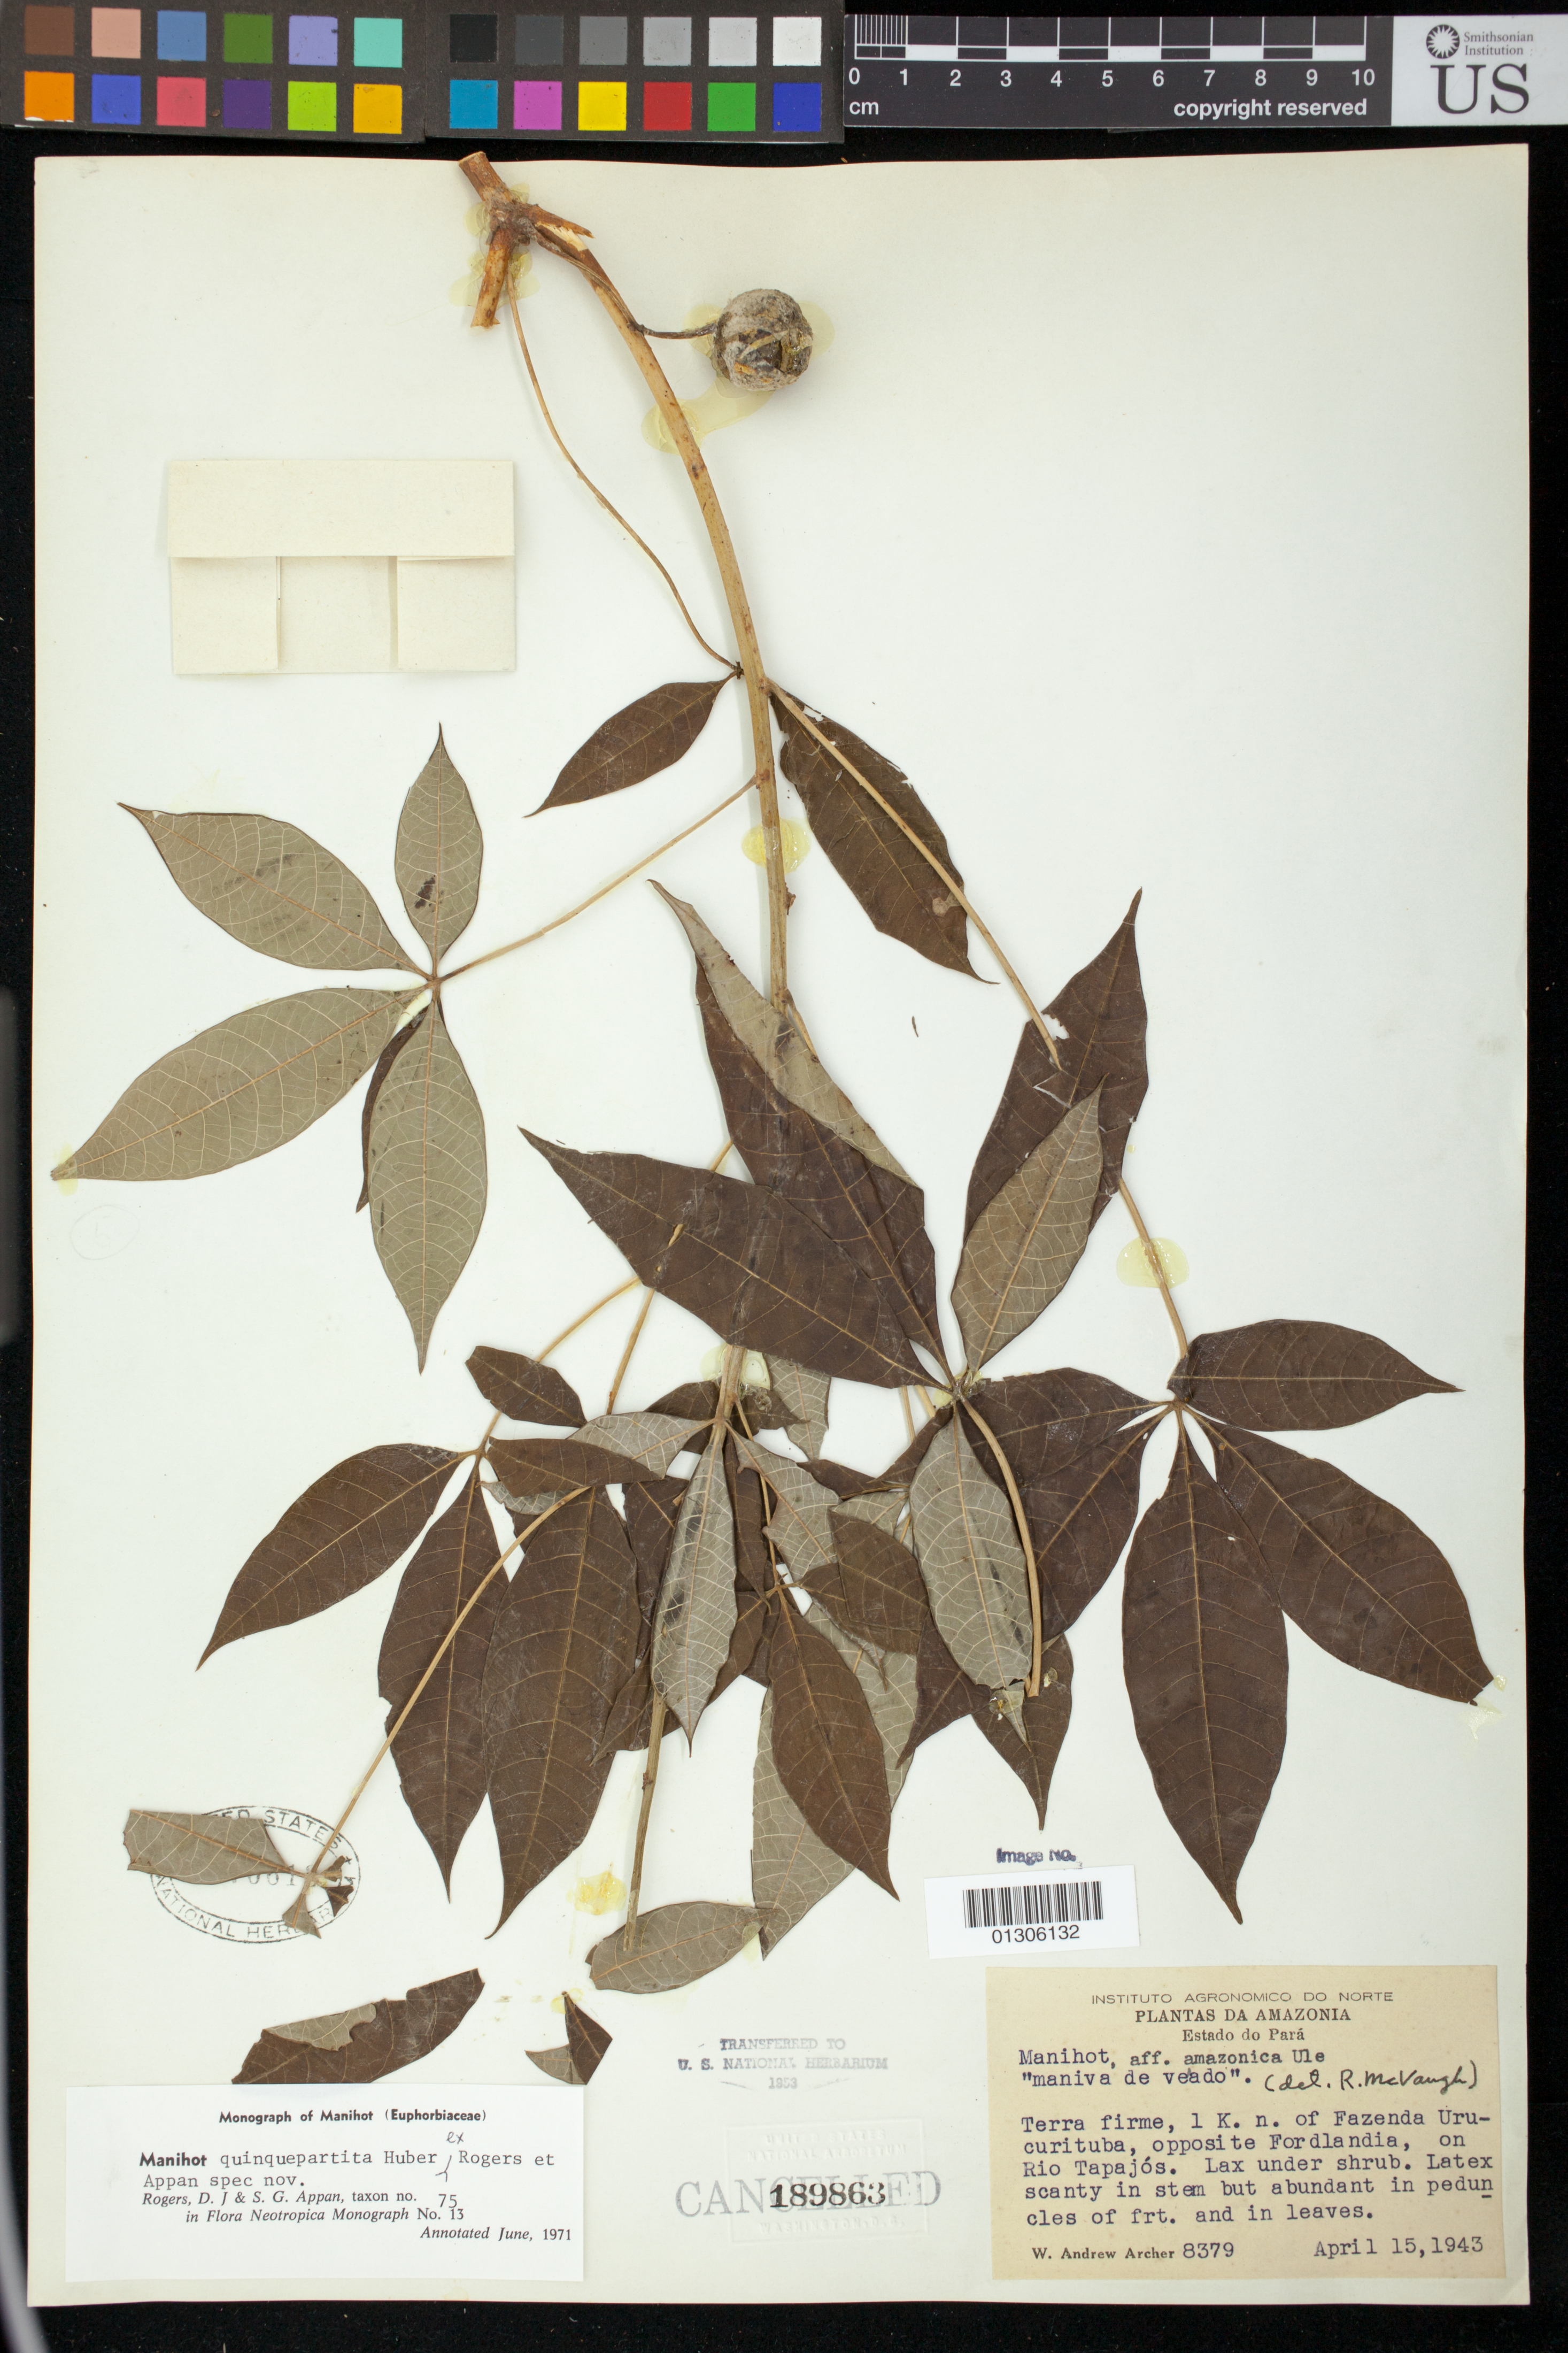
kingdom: Plantae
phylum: Tracheophyta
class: Magnoliopsida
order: Malpighiales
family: Euphorbiaceae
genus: Manihot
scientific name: Manihot striata M. Mend. & M. Martins, ined. 2018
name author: M.Mend. & M.Martins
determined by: Mendoza, M.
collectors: A. W. Archer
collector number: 8379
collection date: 1943-04-15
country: Brazil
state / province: Pará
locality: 1K. n. of Fazenda Urucurituba, opposite Fordlandia, on Rio Tapajos